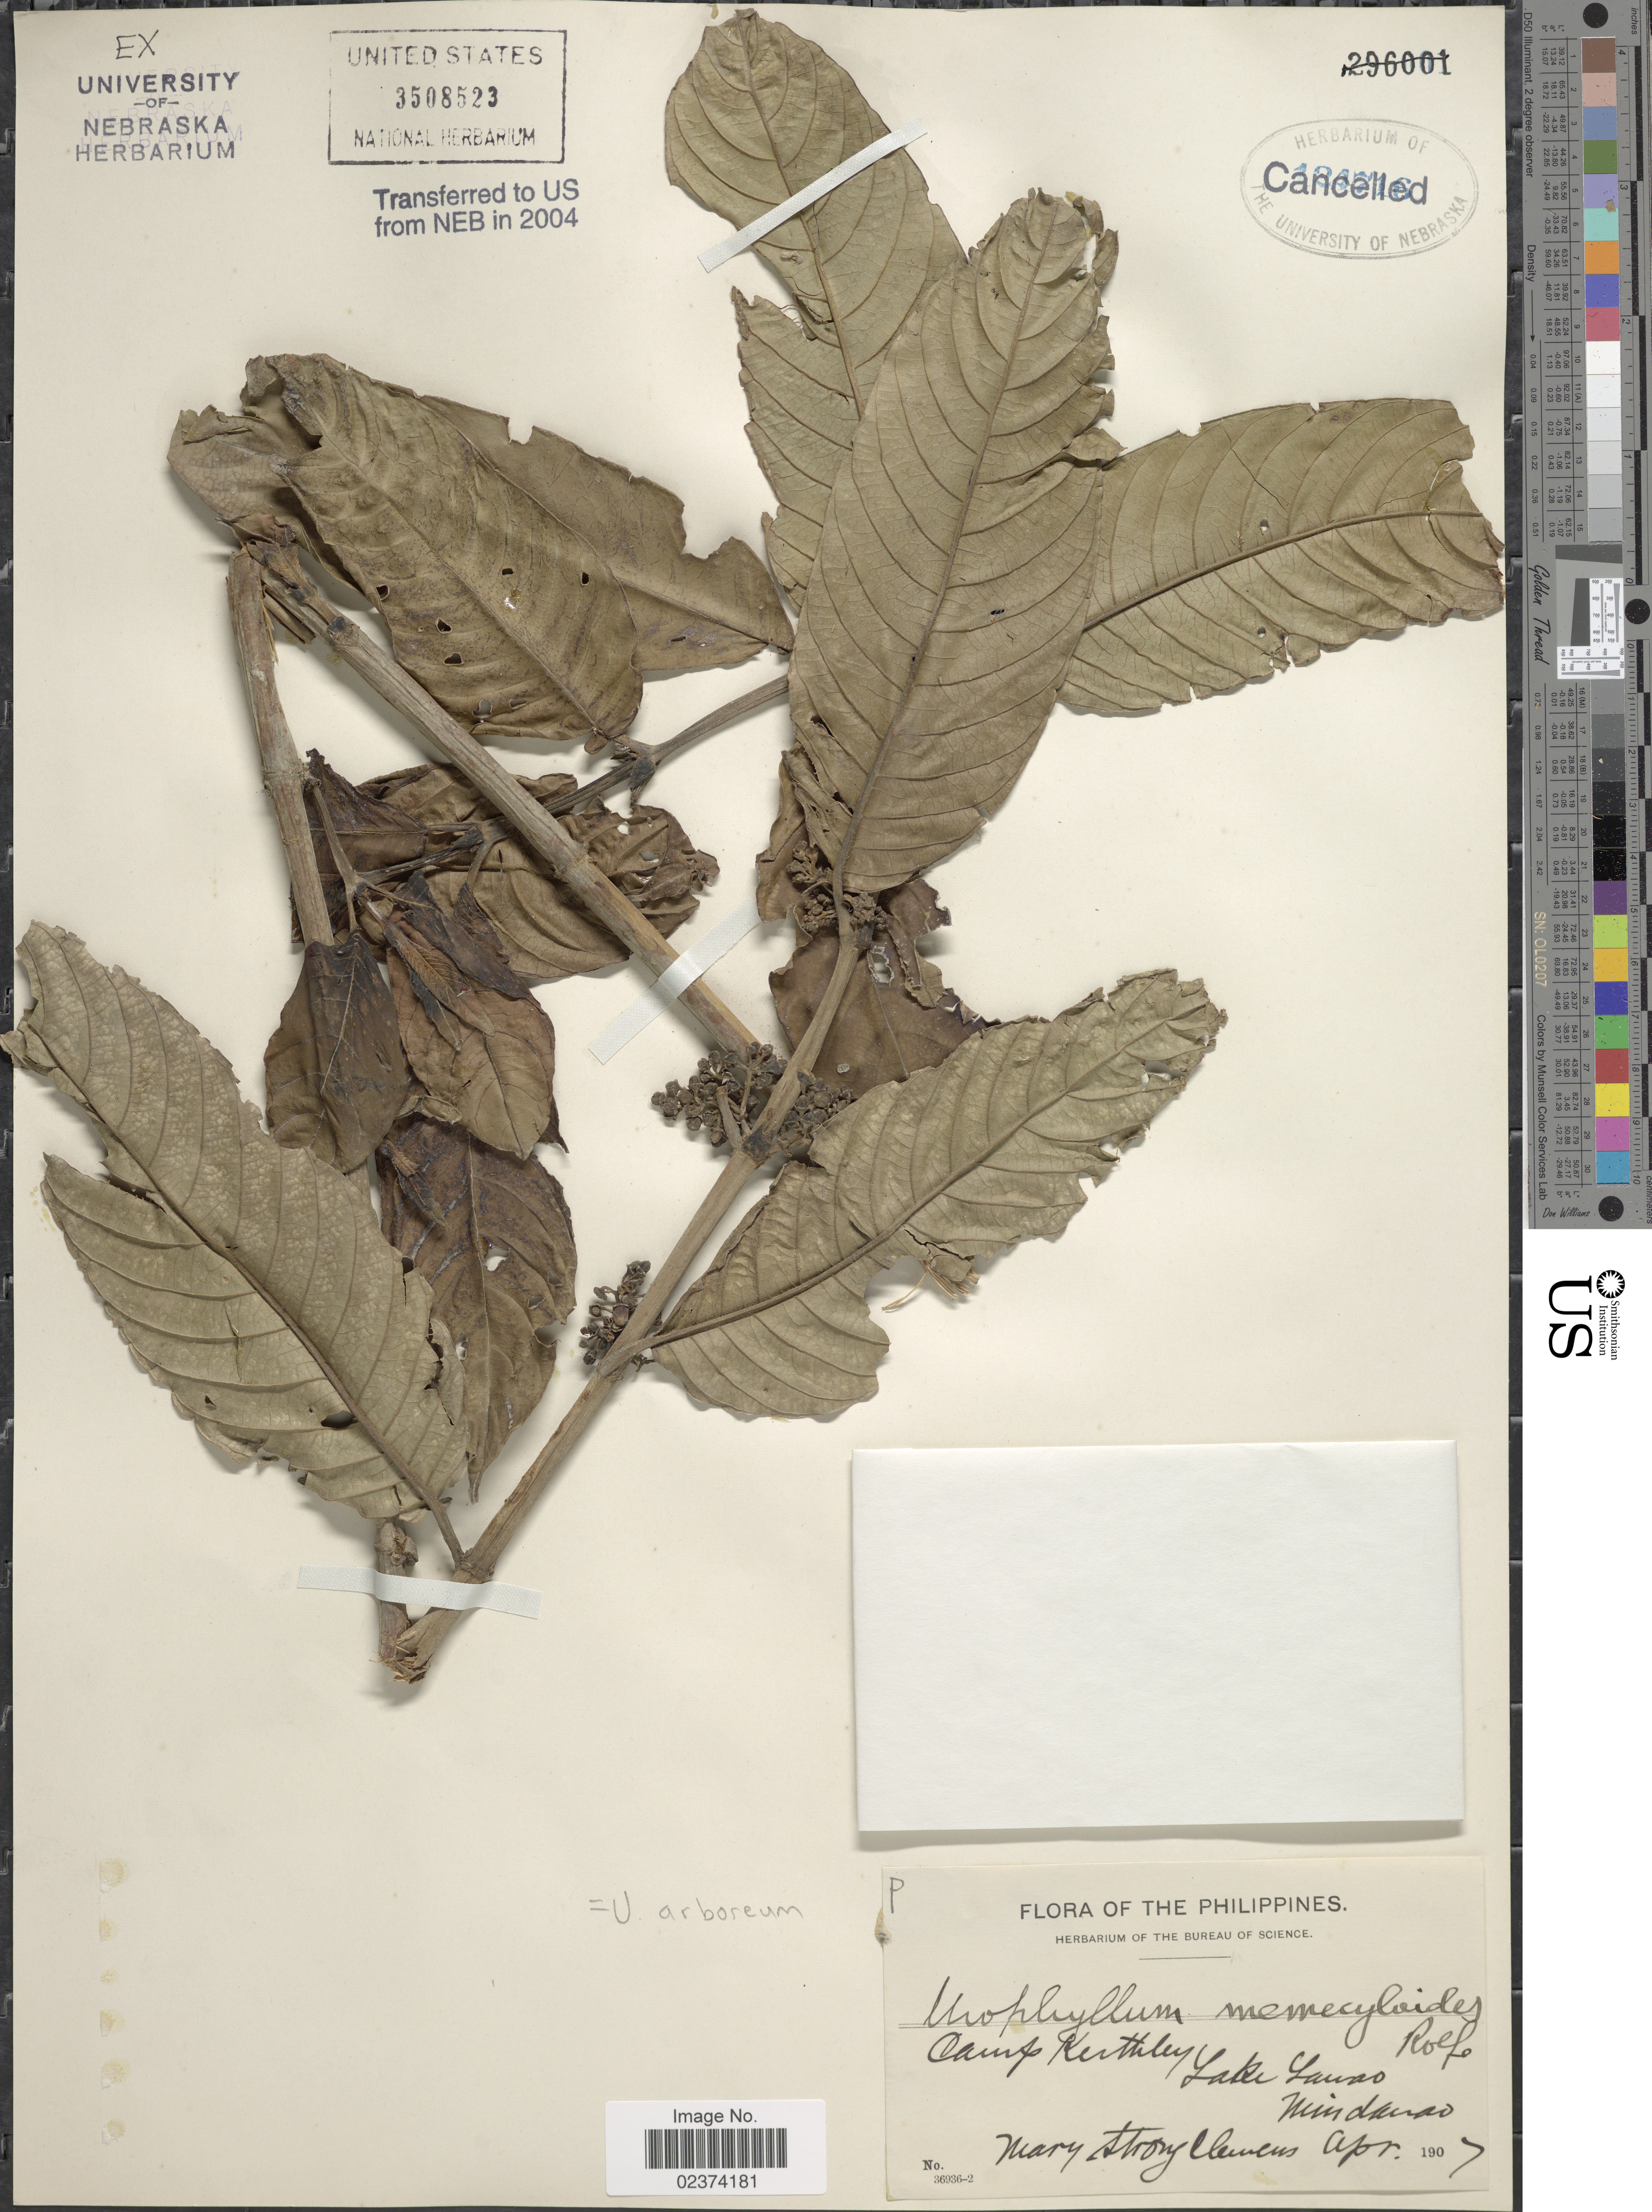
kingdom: Plantae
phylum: Tracheophyta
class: Magnoliopsida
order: Gentianales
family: Rubiaceae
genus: Urophyllum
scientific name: Urophyllum memecyloides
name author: (C. Presl) Vidal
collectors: M. S. Clemens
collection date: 1907-04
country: Philippines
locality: Camp Keithley, Lake Lanao, Mindanao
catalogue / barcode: US 3508523